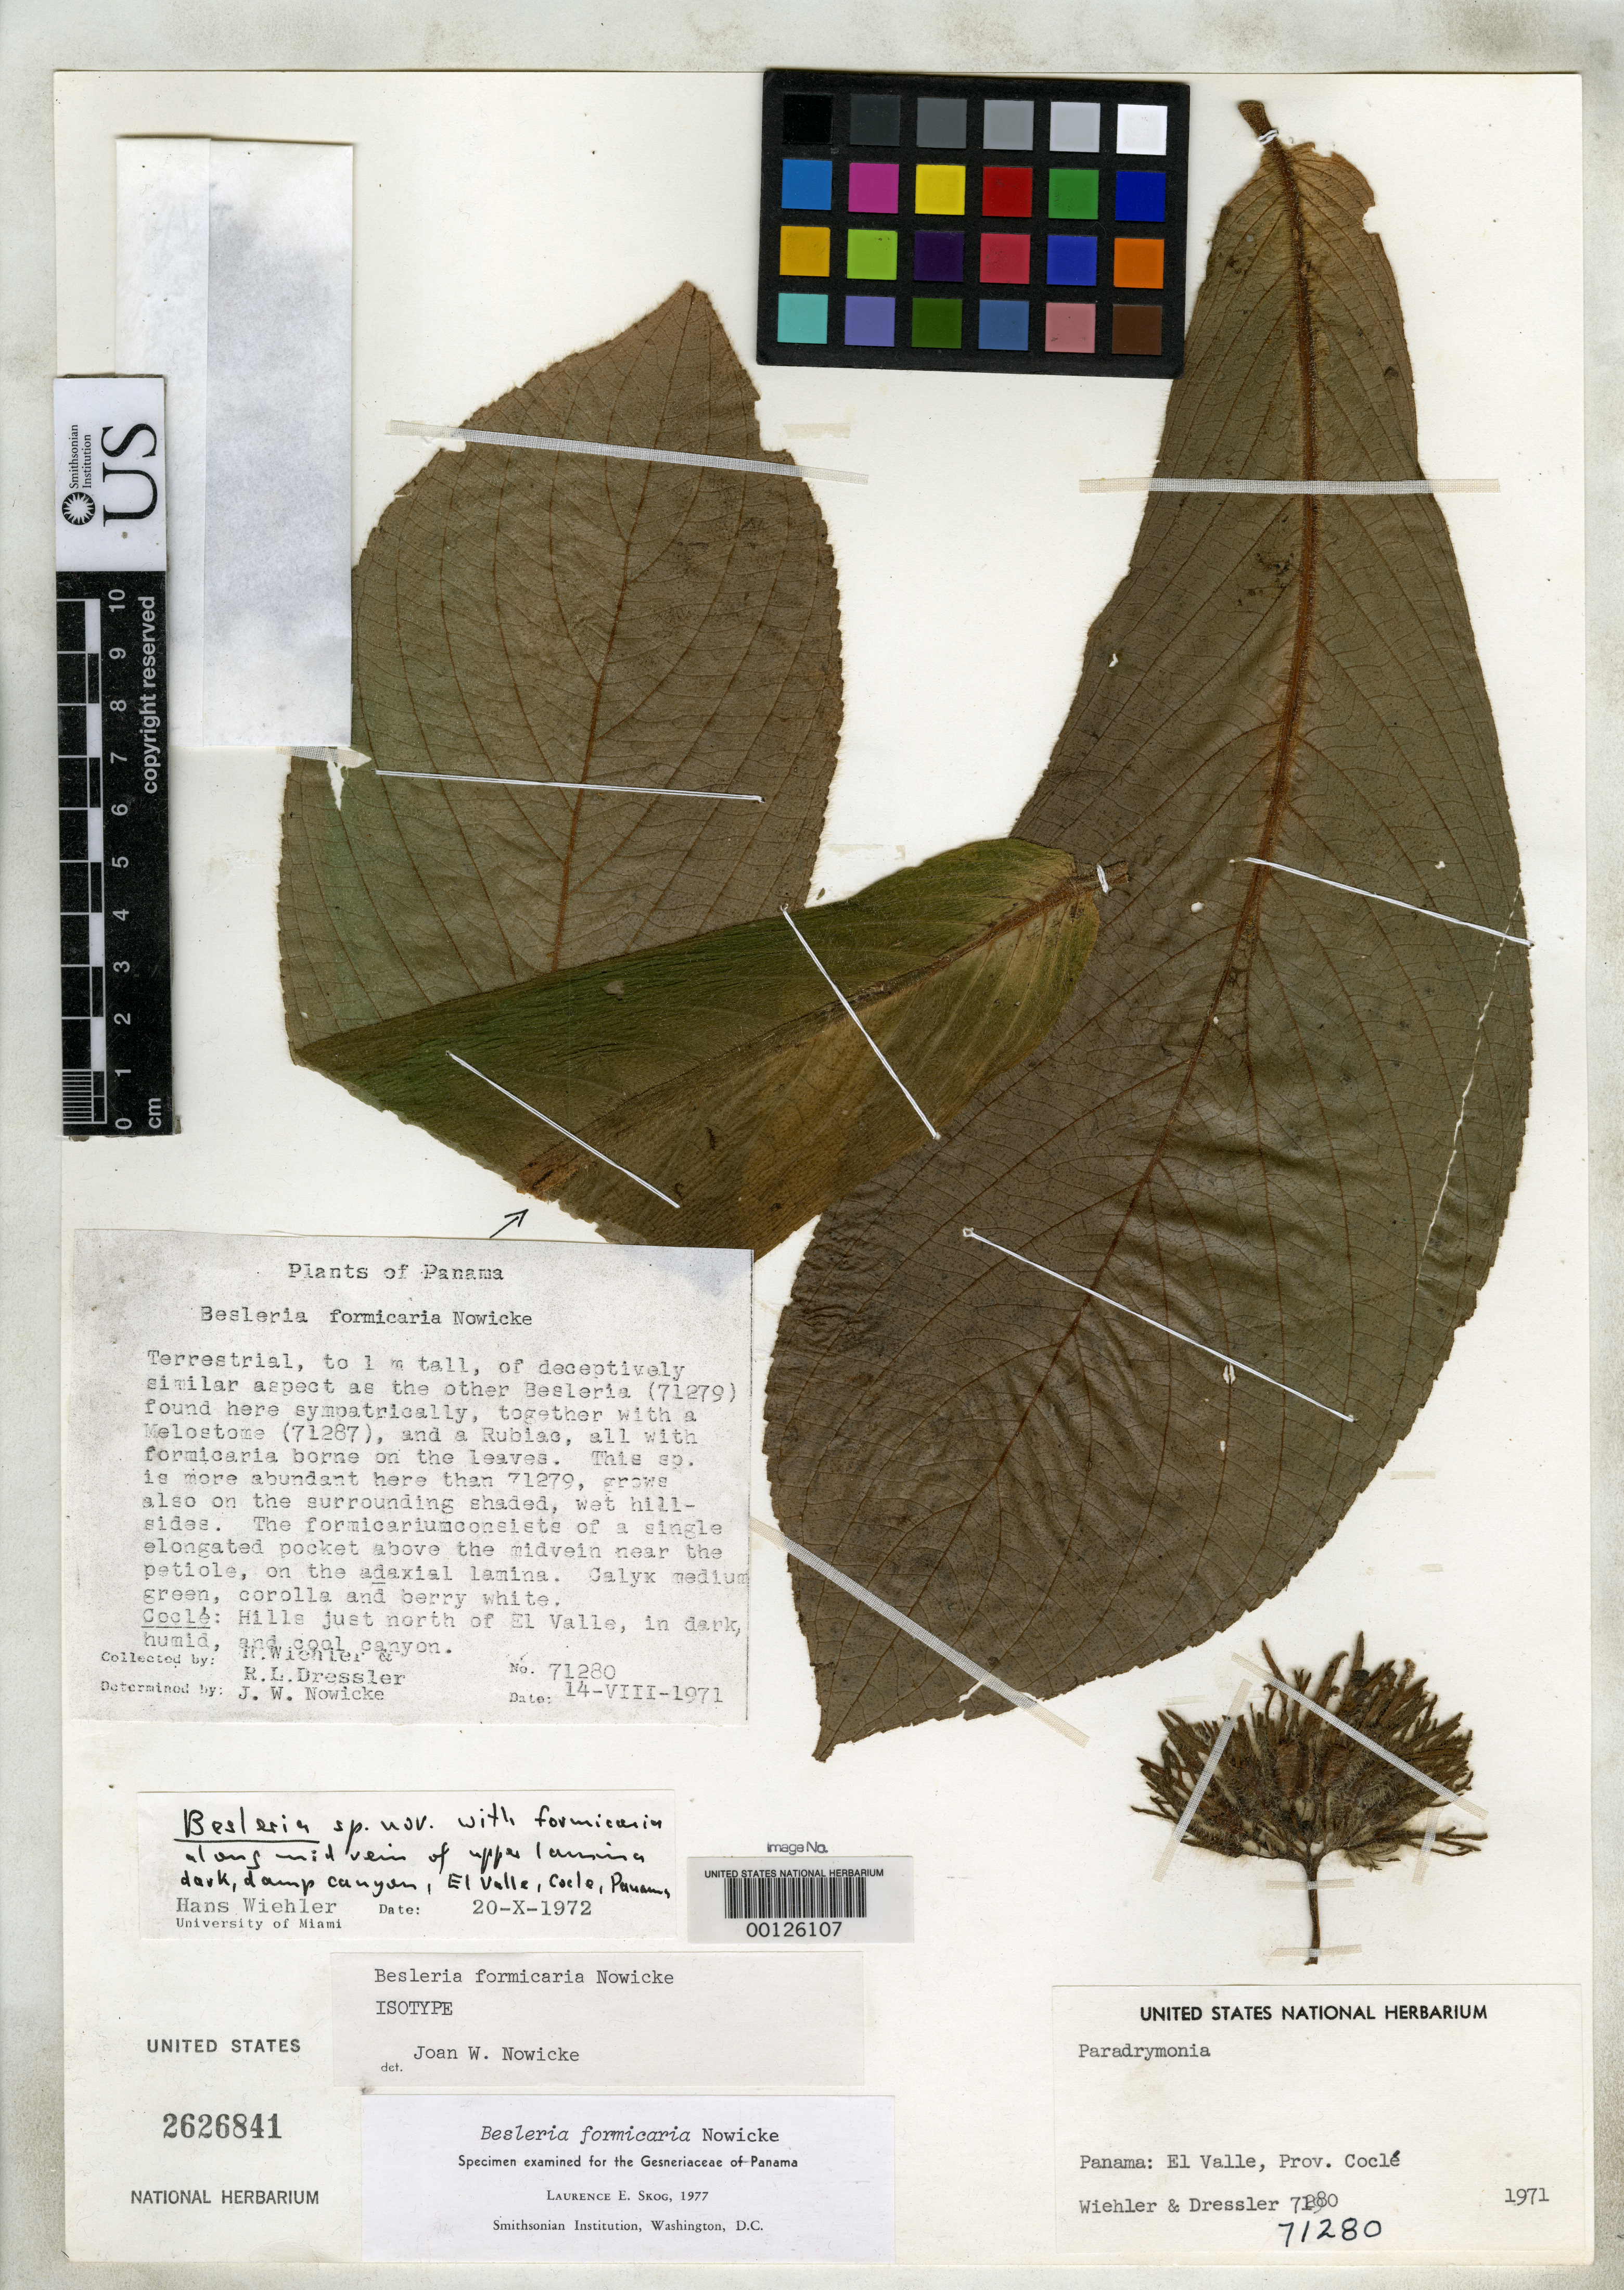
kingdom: Plantae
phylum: Tracheophyta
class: Magnoliopsida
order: Lamiales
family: Gesneriaceae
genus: Besleria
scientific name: Besleria formicaria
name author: Nowicke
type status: Isotype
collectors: H. J. Wiehler & R. Dressler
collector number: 71280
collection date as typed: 14 Aug 1971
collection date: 1971-08-14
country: Panama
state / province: Coclé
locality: El Valle.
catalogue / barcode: US 2626841